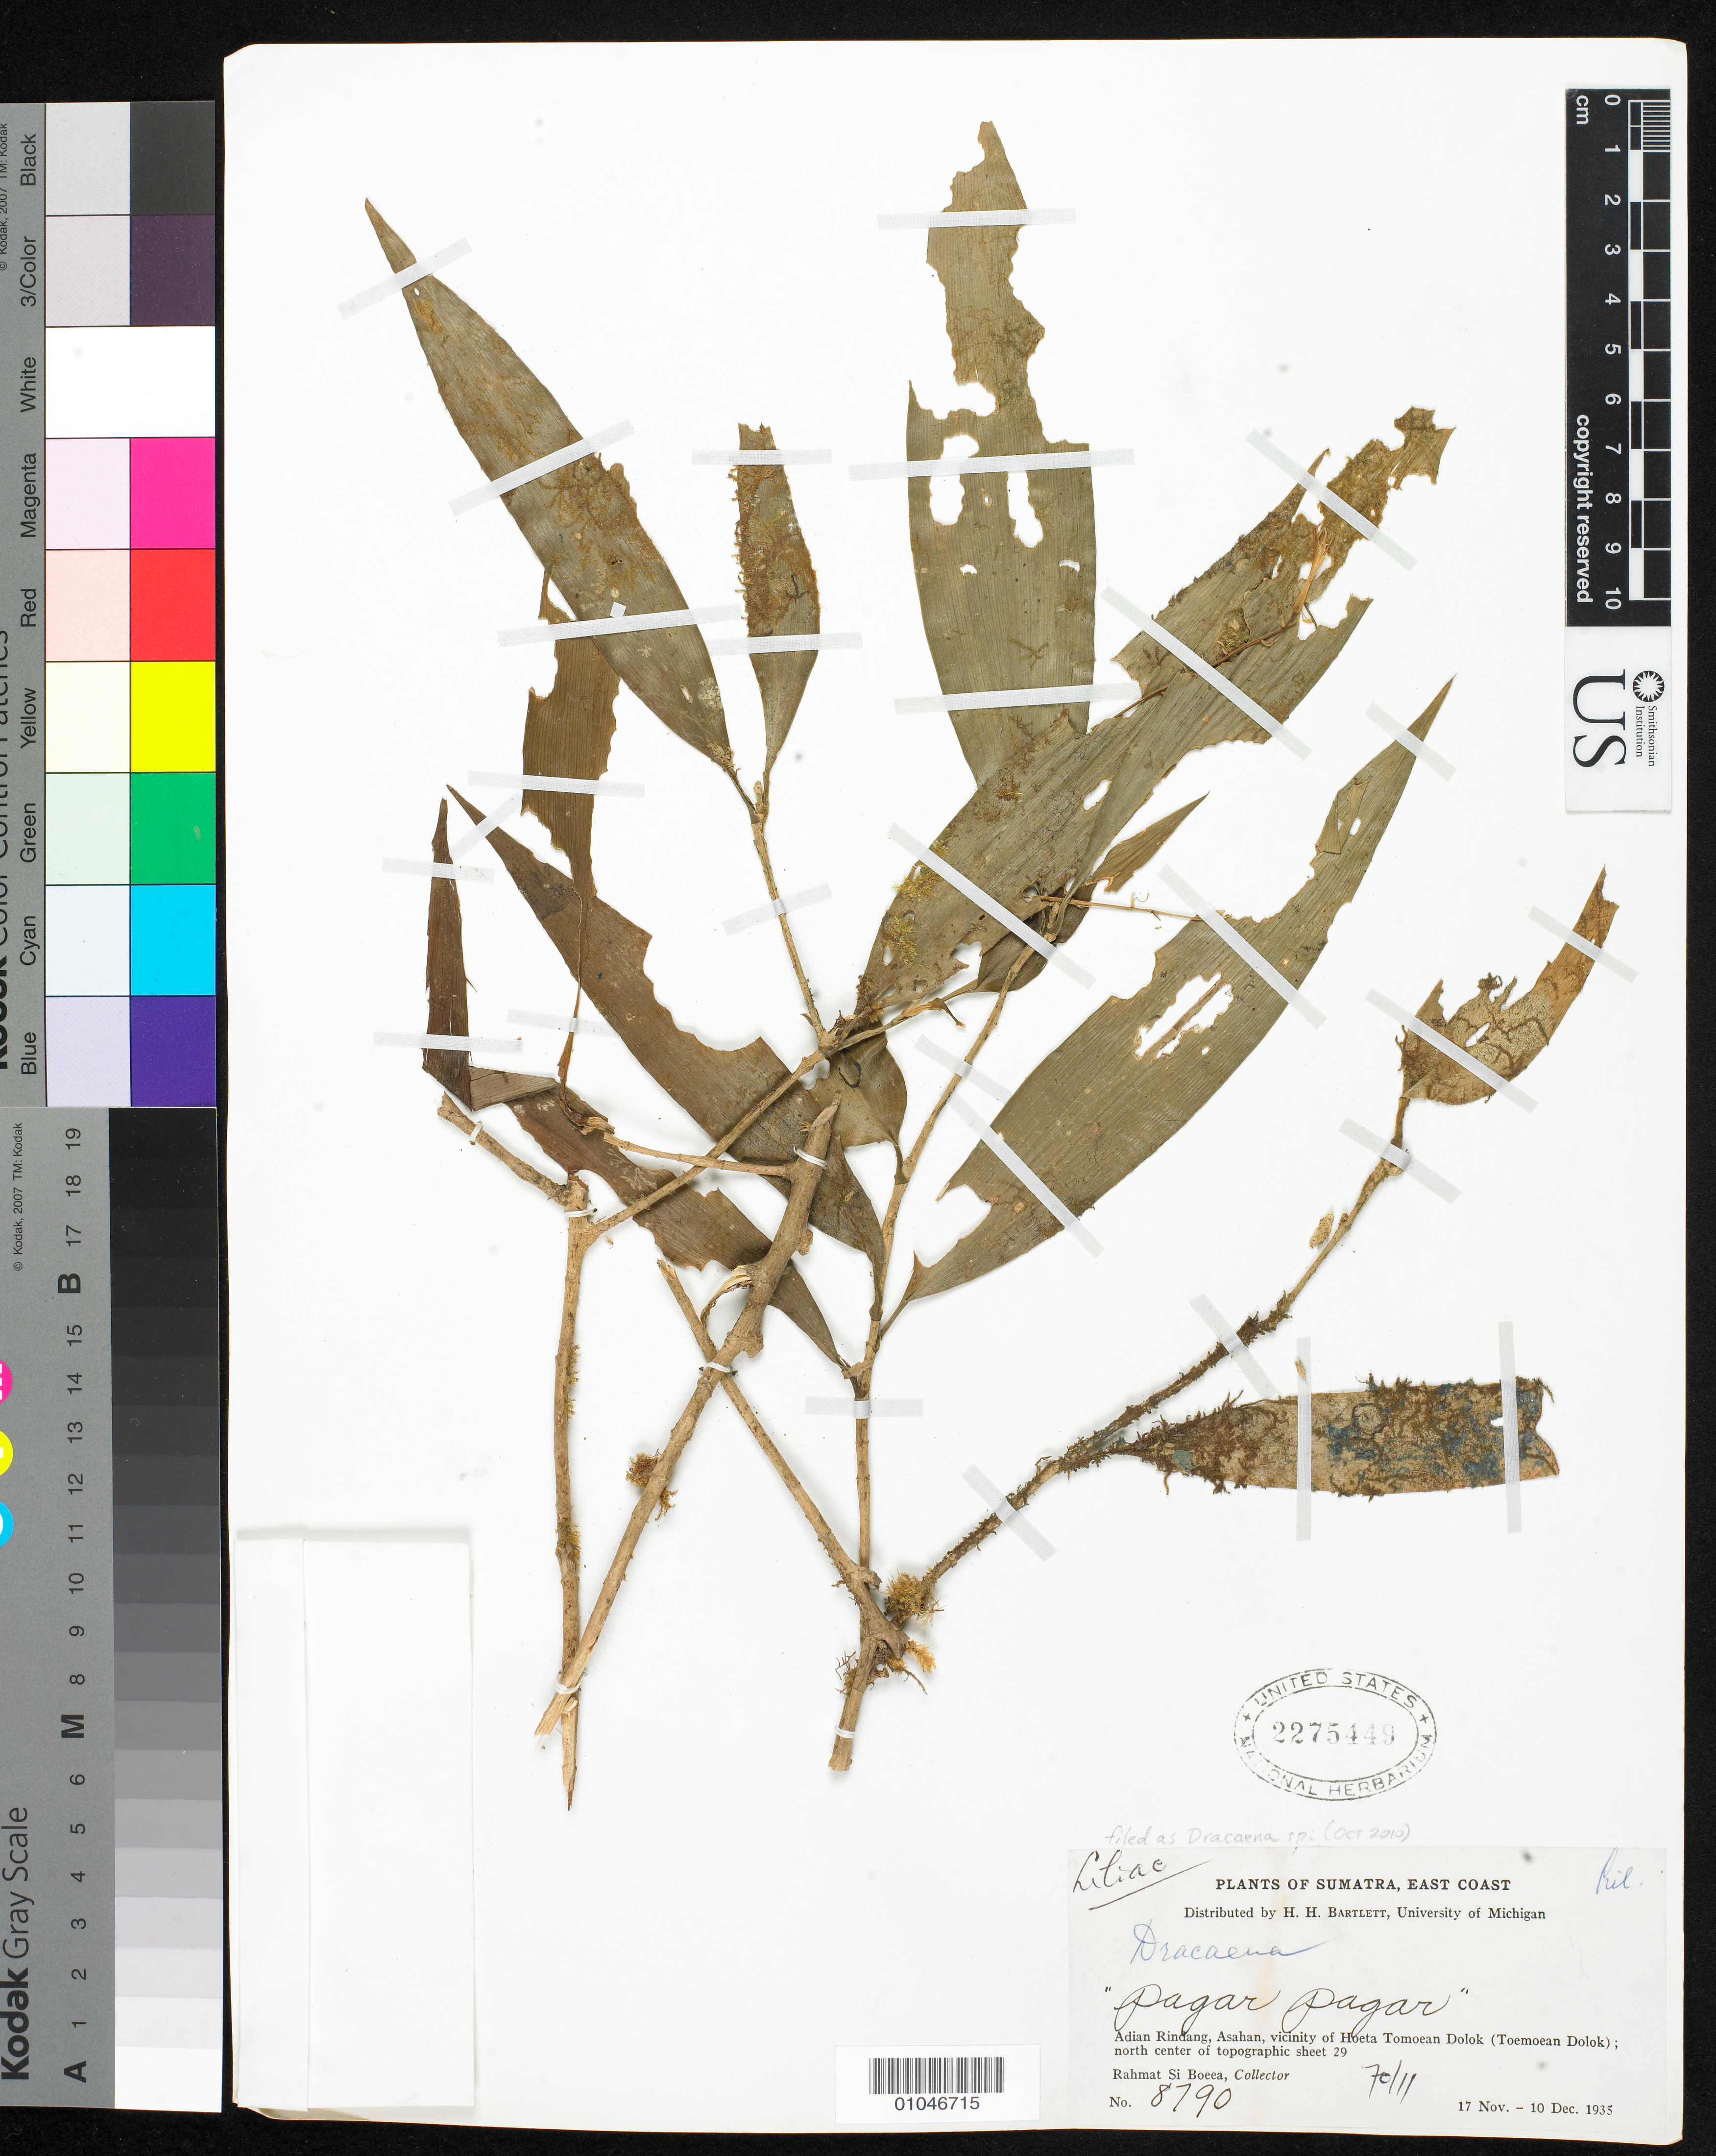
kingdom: Plantae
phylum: Tracheophyta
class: Liliopsida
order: Asparagales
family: Asparagaceae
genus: Dracaena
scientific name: Dracaena sp.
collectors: Rahmat Si Boeea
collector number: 8790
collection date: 1935-11-17/1935-12-10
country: Indonesia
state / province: Sumatra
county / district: Sumatera Utara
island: Sumatra I.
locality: (East Coast) Adian Rindang, vicinity of Hoeta Tomoean Dolok (Toemoean Dolok), Sumatra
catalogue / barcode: US 2275449